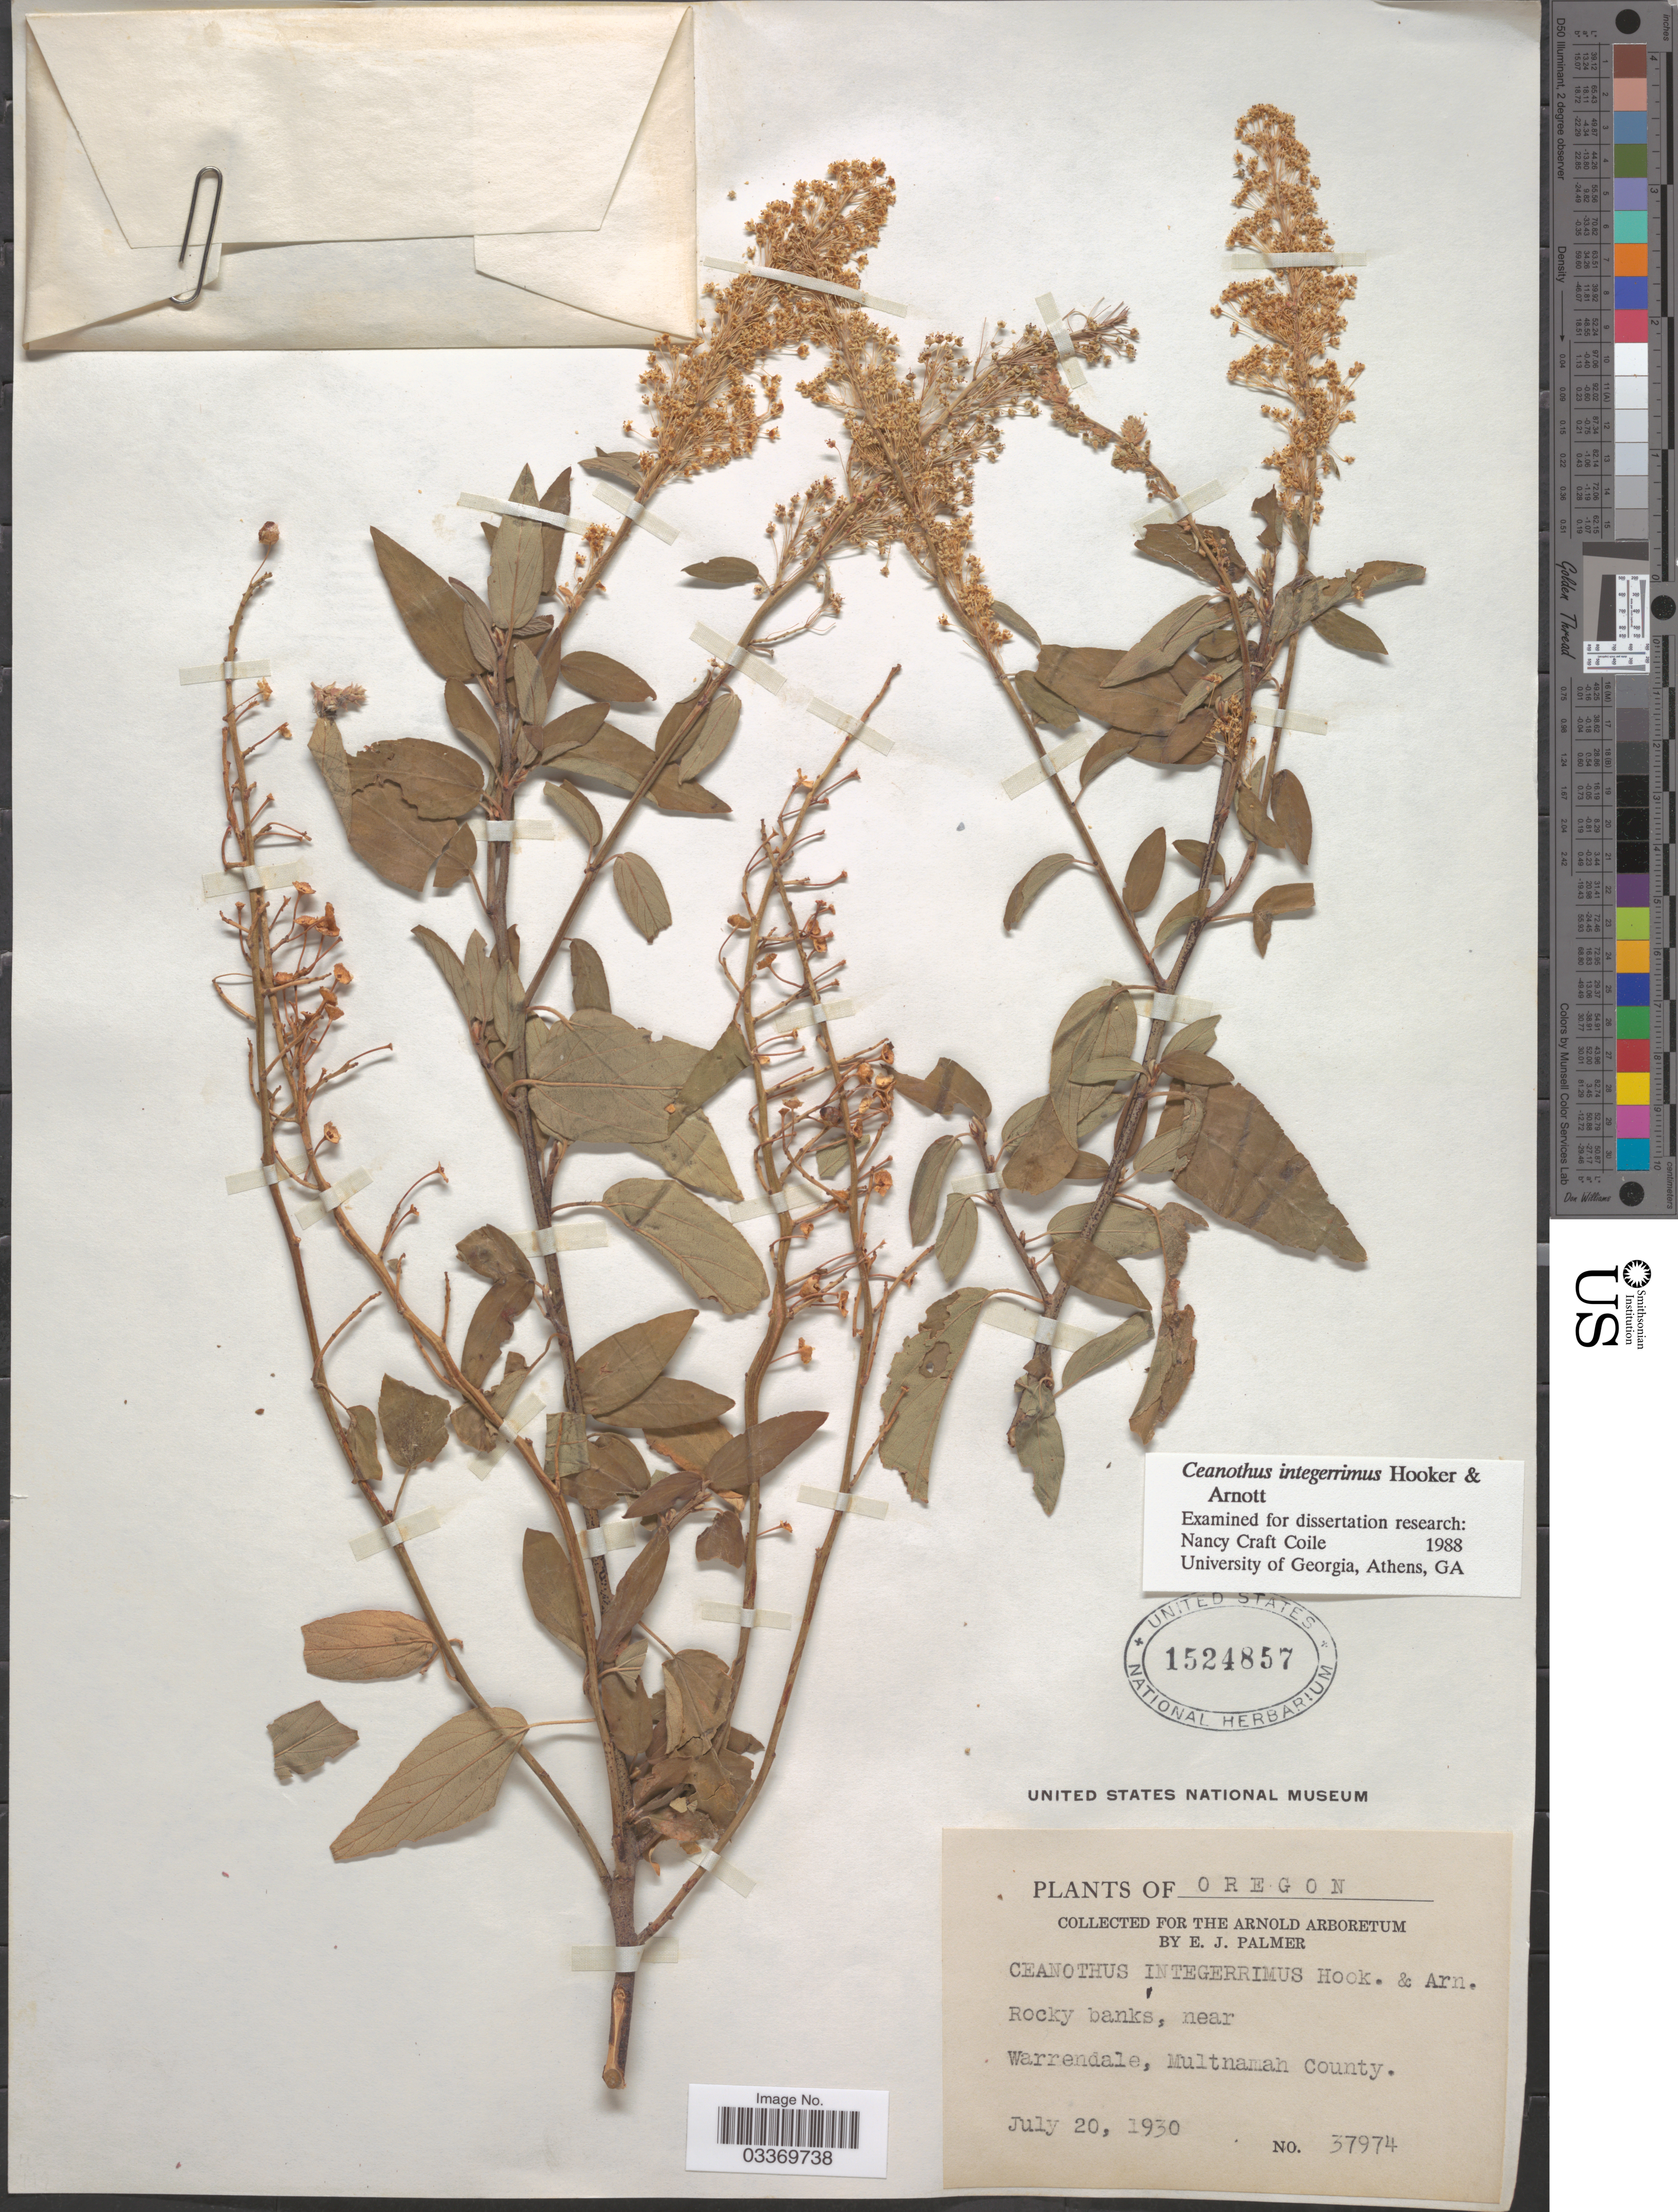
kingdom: Plantae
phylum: Tracheophyta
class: Magnoliopsida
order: Rosales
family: Rhamnaceae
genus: Ceanothus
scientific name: Ceanothus integerrimus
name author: Hook. & Arn.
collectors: E. J. Palmer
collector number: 37974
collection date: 1930-07-20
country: United States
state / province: Oregon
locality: Near Warrendale, Multnamah County.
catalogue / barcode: US 1524857